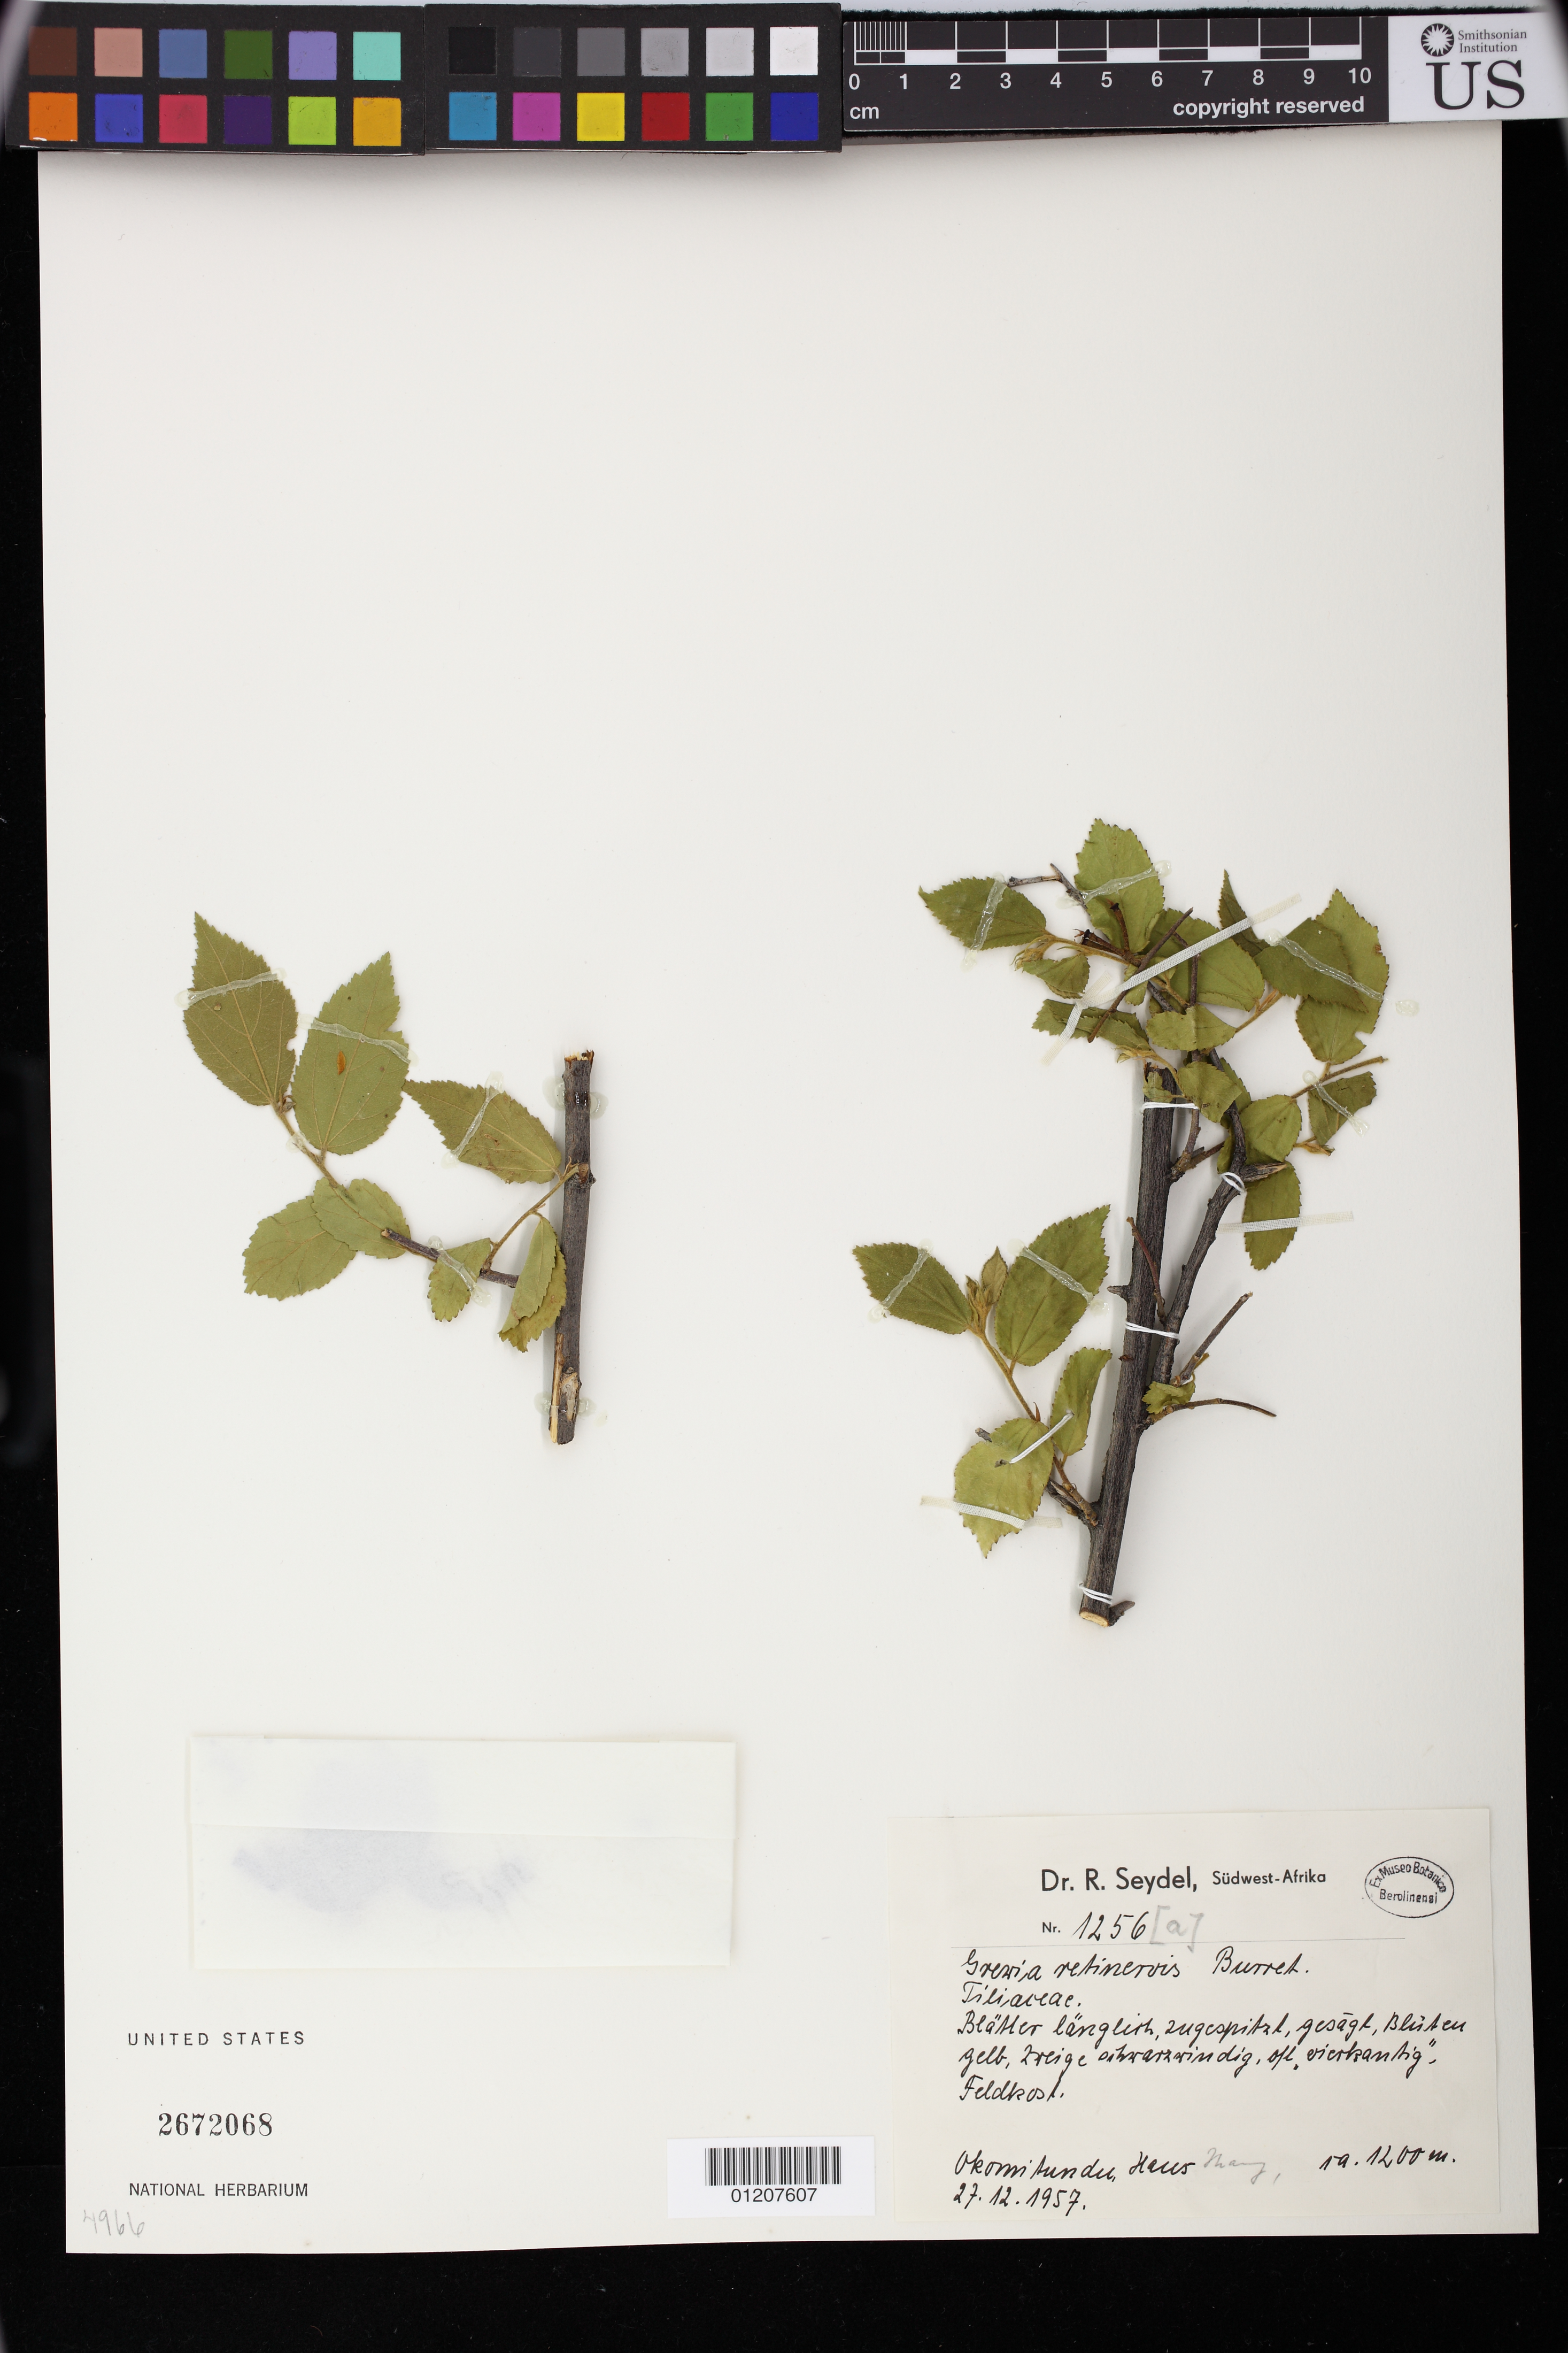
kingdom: Plantae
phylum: Tracheophyta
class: Magnoliopsida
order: Malvales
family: Malvaceae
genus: Grewia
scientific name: Grewia retinervis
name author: Burret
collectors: R. Seydel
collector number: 1256a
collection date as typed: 27 Dec 1957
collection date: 1957-12-27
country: Namibia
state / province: Erongo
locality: Sudwest-Afrika: Okomitundu, Haus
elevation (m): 1200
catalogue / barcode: US 2672068